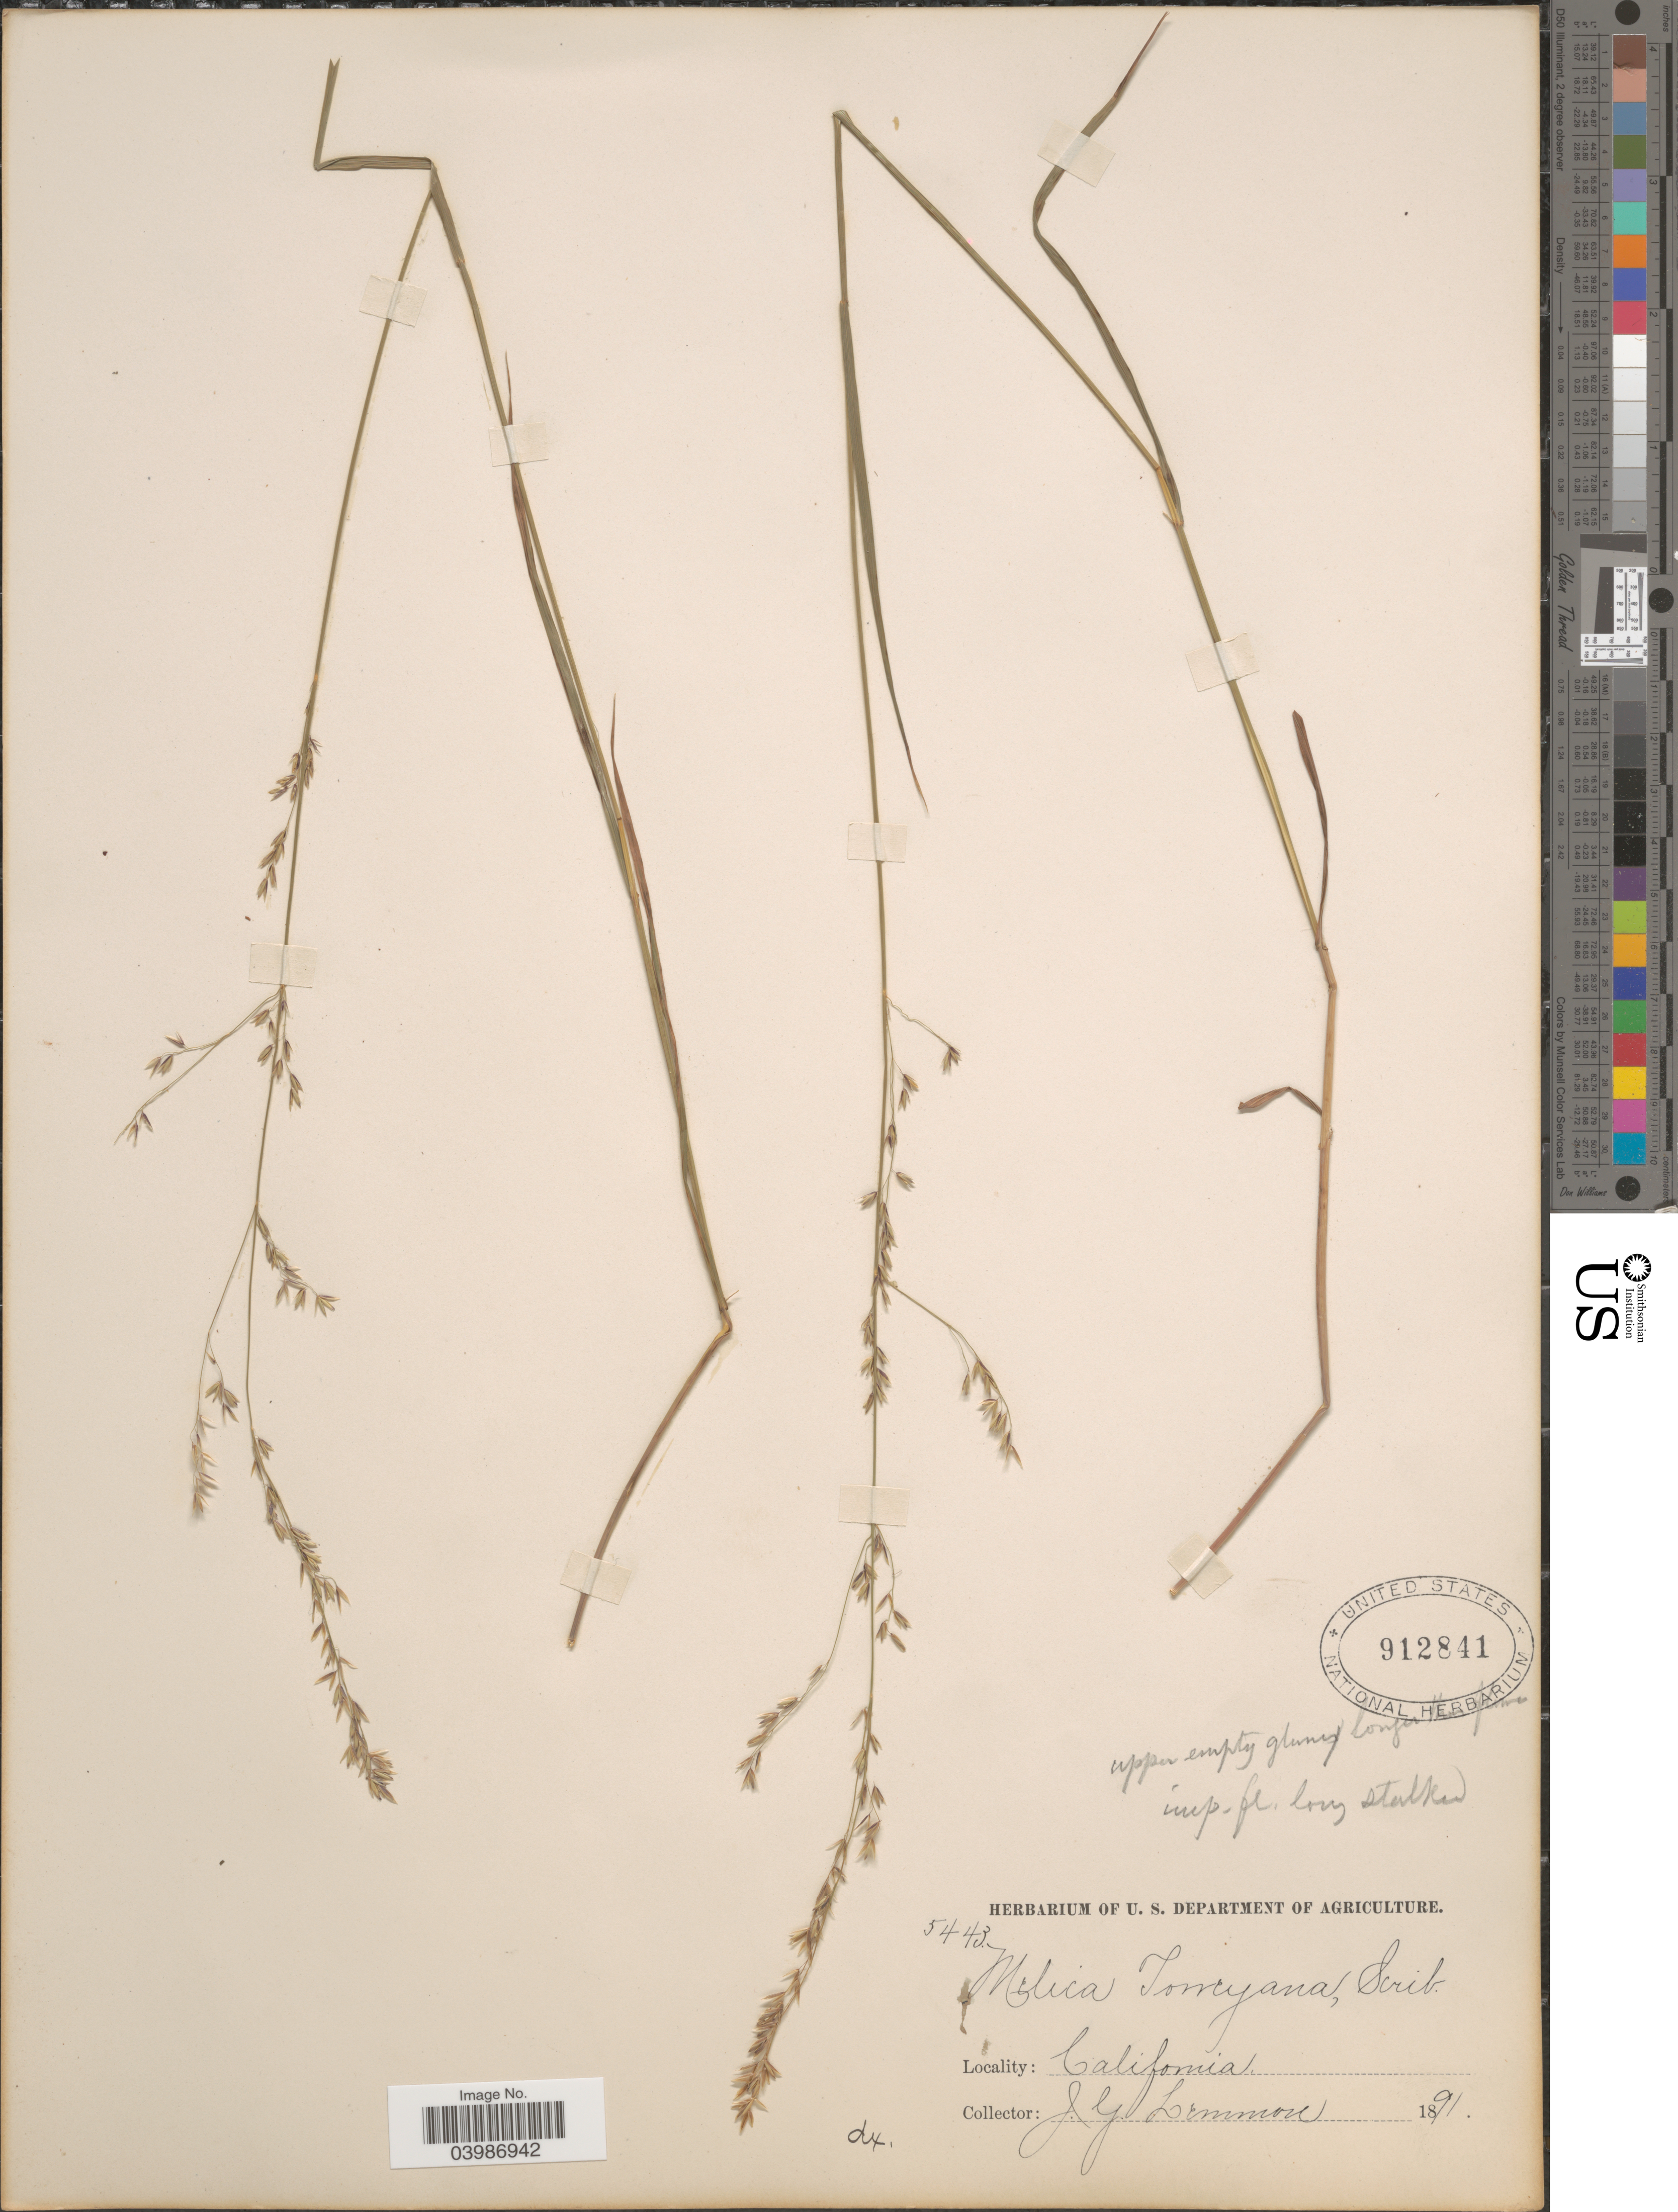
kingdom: Plantae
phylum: Tracheophyta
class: Liliopsida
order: Poales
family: Poaceae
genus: Melica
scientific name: Melica torreyana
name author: Scribn.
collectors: J. Lemmon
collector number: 5443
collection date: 1891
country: United States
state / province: California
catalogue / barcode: US 912841